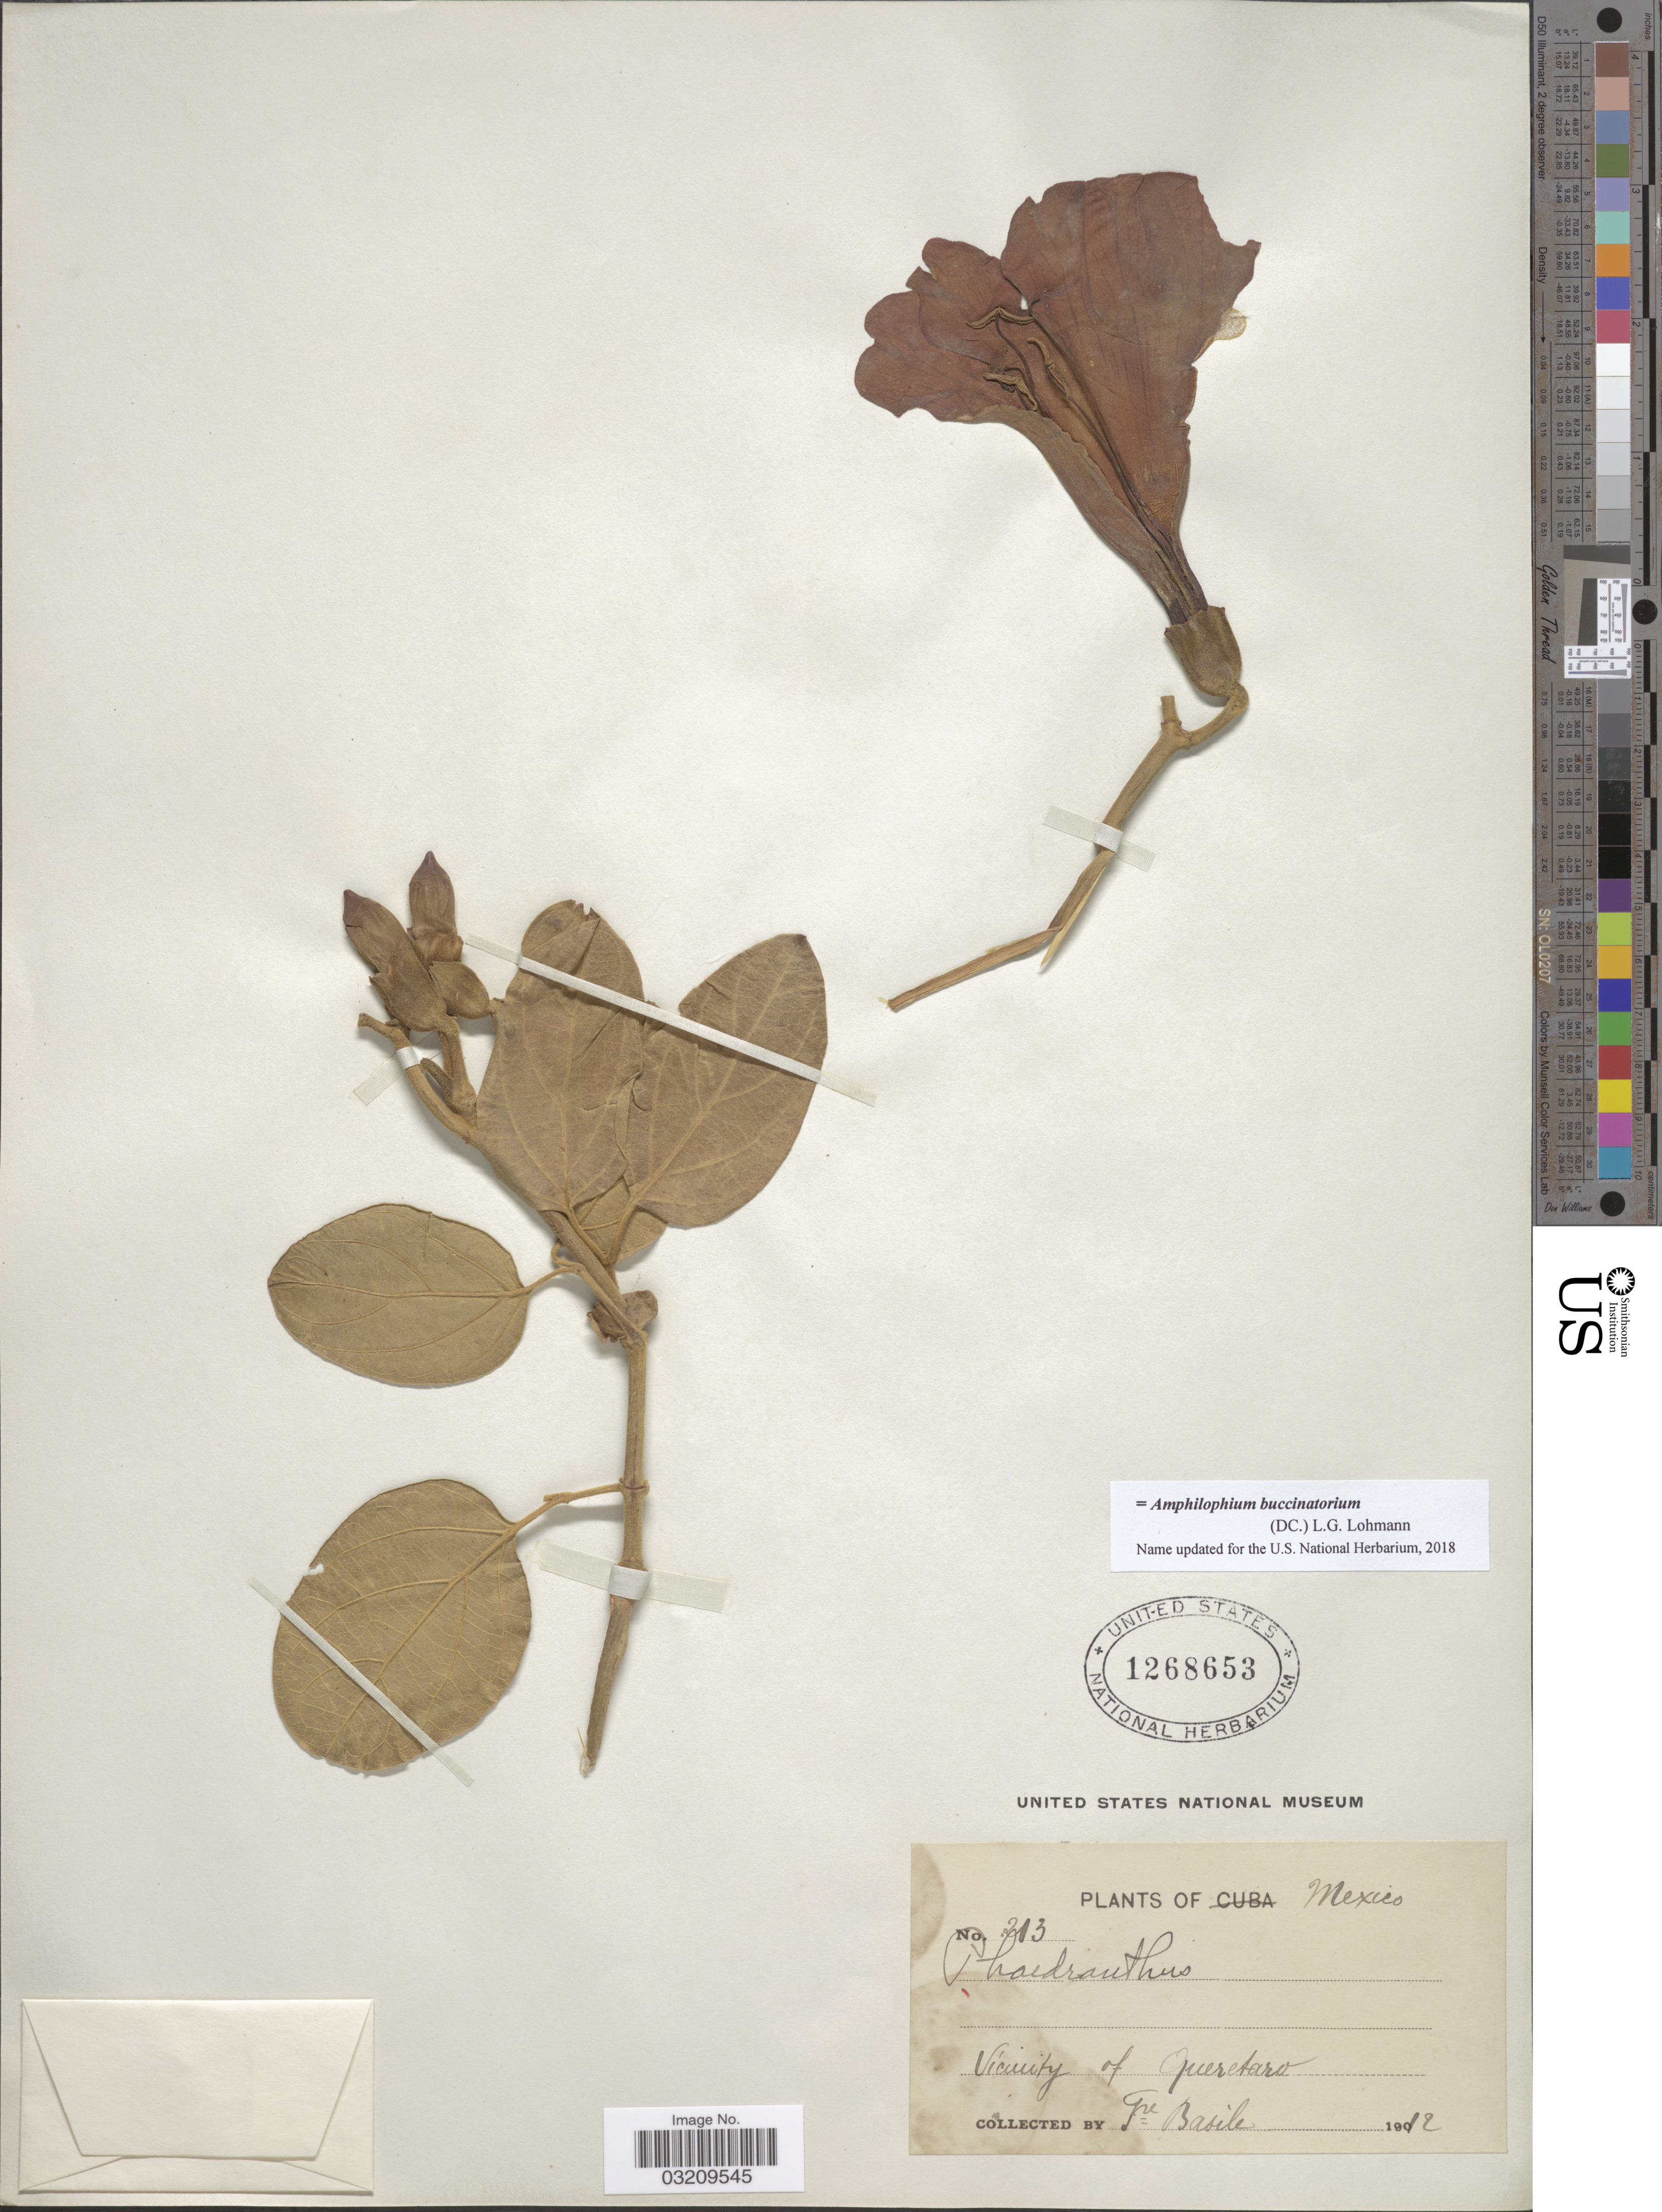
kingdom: Plantae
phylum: Tracheophyta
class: Magnoliopsida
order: Lamiales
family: Bignoniaceae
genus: Amphilophium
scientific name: Amphilophium buccinatorium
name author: (DC.) L.G. Lohmann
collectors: Bro. Basile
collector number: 213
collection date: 1912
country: Mexico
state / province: Querétaro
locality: Vicinity of Queretaro.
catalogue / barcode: US 1268653